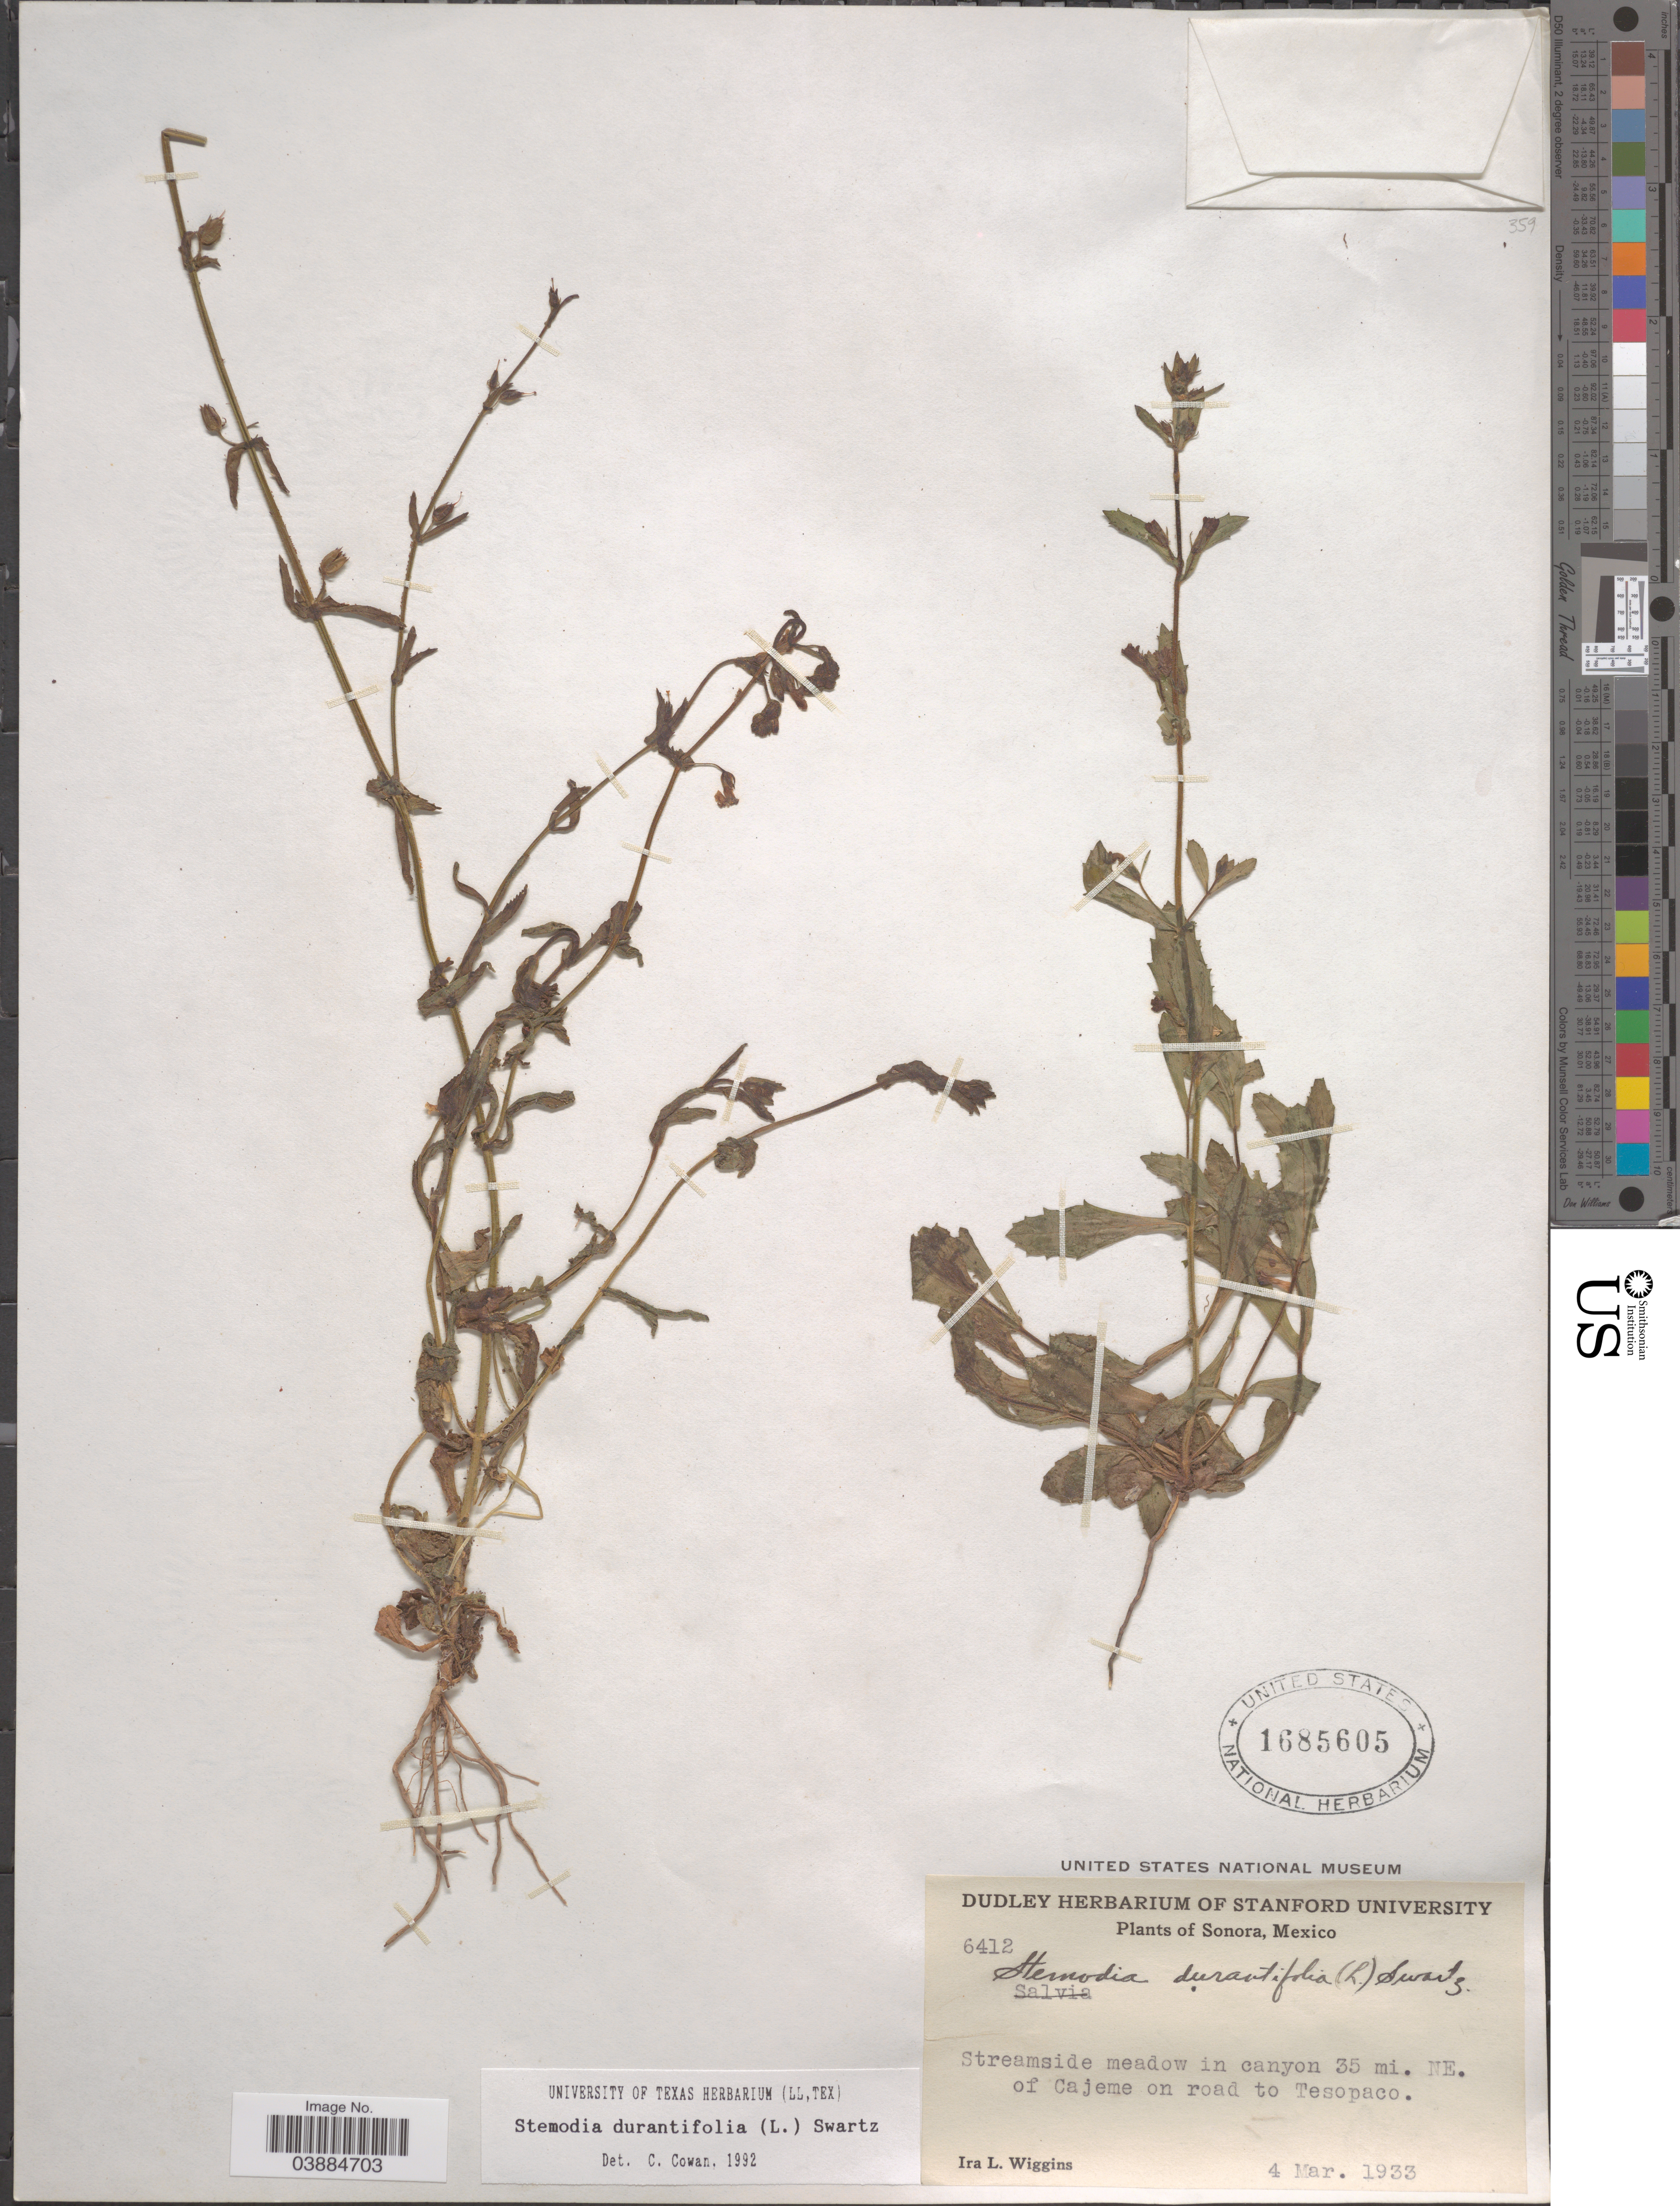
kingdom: Plantae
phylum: Tracheophyta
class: Magnoliopsida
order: Lamiales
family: Plantaginaceae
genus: Stemodia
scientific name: Stemodia durantifolia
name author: (L.) Sw.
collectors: I. L. Wiggins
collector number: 6412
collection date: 1933-03-04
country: Mexico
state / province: Sonora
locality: Streamside meadow in canyon 35 mi. NE. of Cajeme on road to Tesopaco.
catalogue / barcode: US 1685605